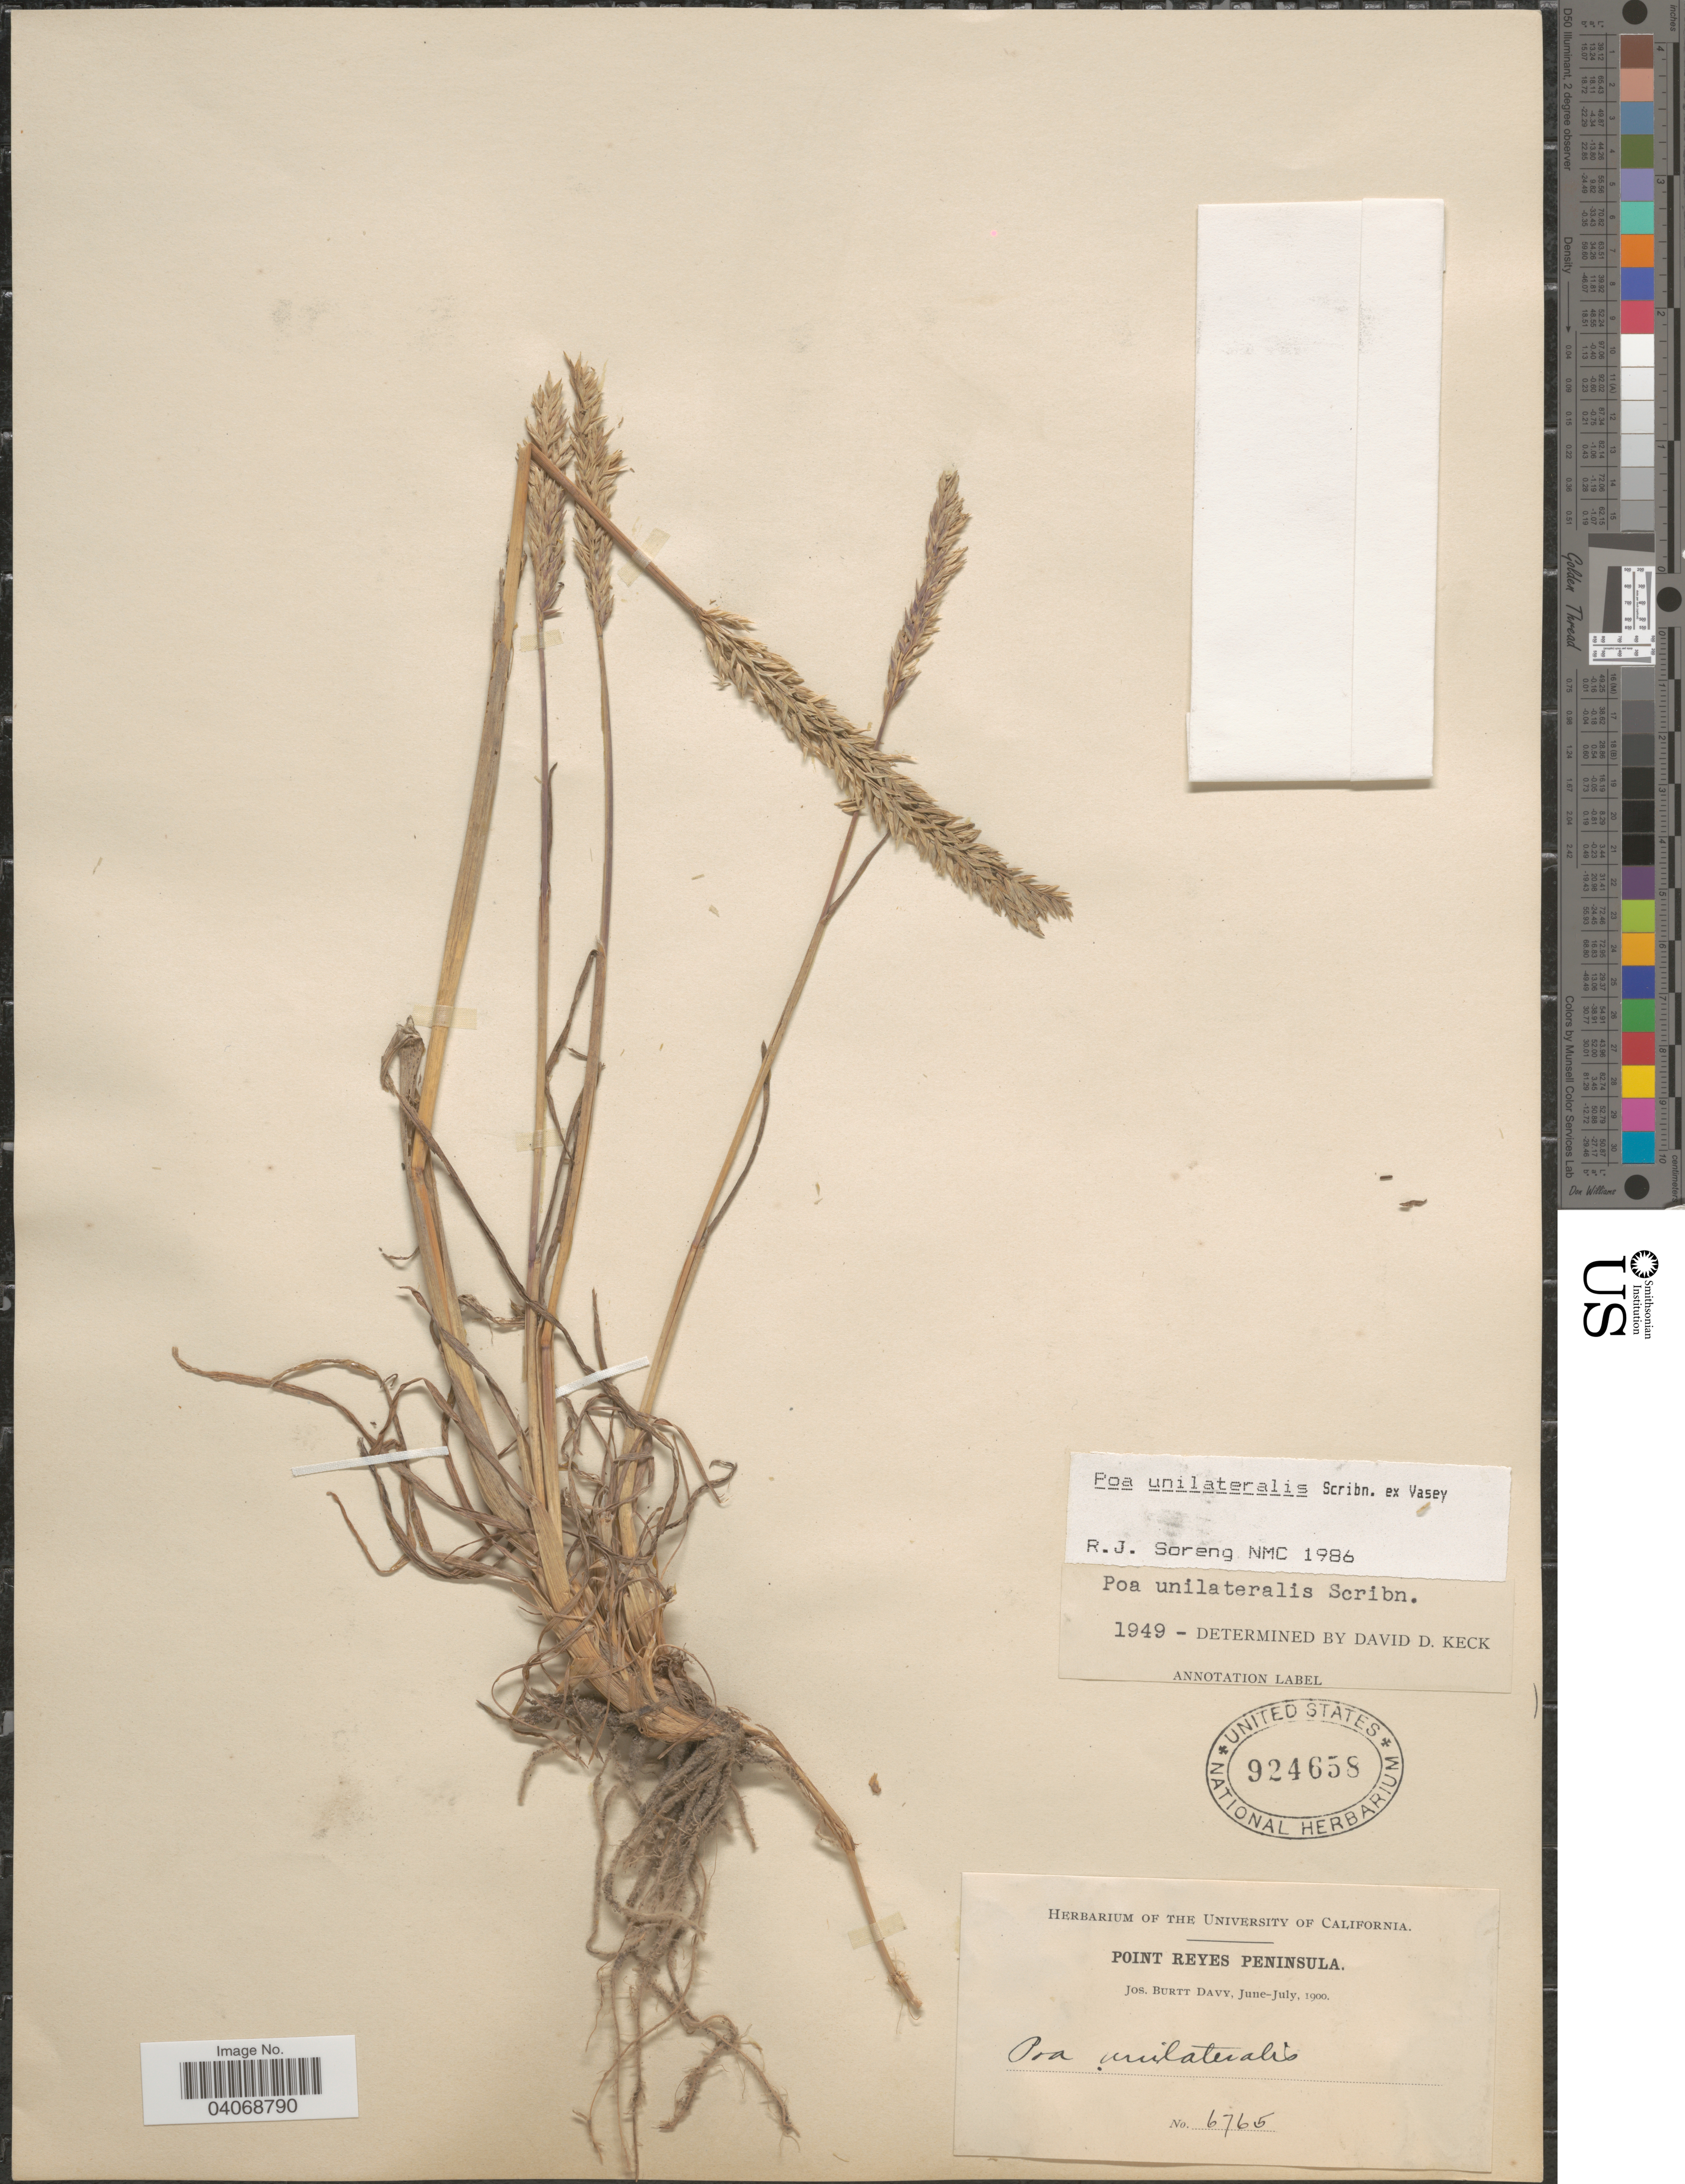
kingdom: Plantae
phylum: Tracheophyta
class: Liliopsida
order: Poales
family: Poaceae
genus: Poa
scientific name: Poa unilateralis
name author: Scribn. ex Vasey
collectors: J. Burtt Davy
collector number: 6765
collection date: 1900-06/1900-07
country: United States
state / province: California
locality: Point Reyes Peninsula.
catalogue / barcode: US 924658